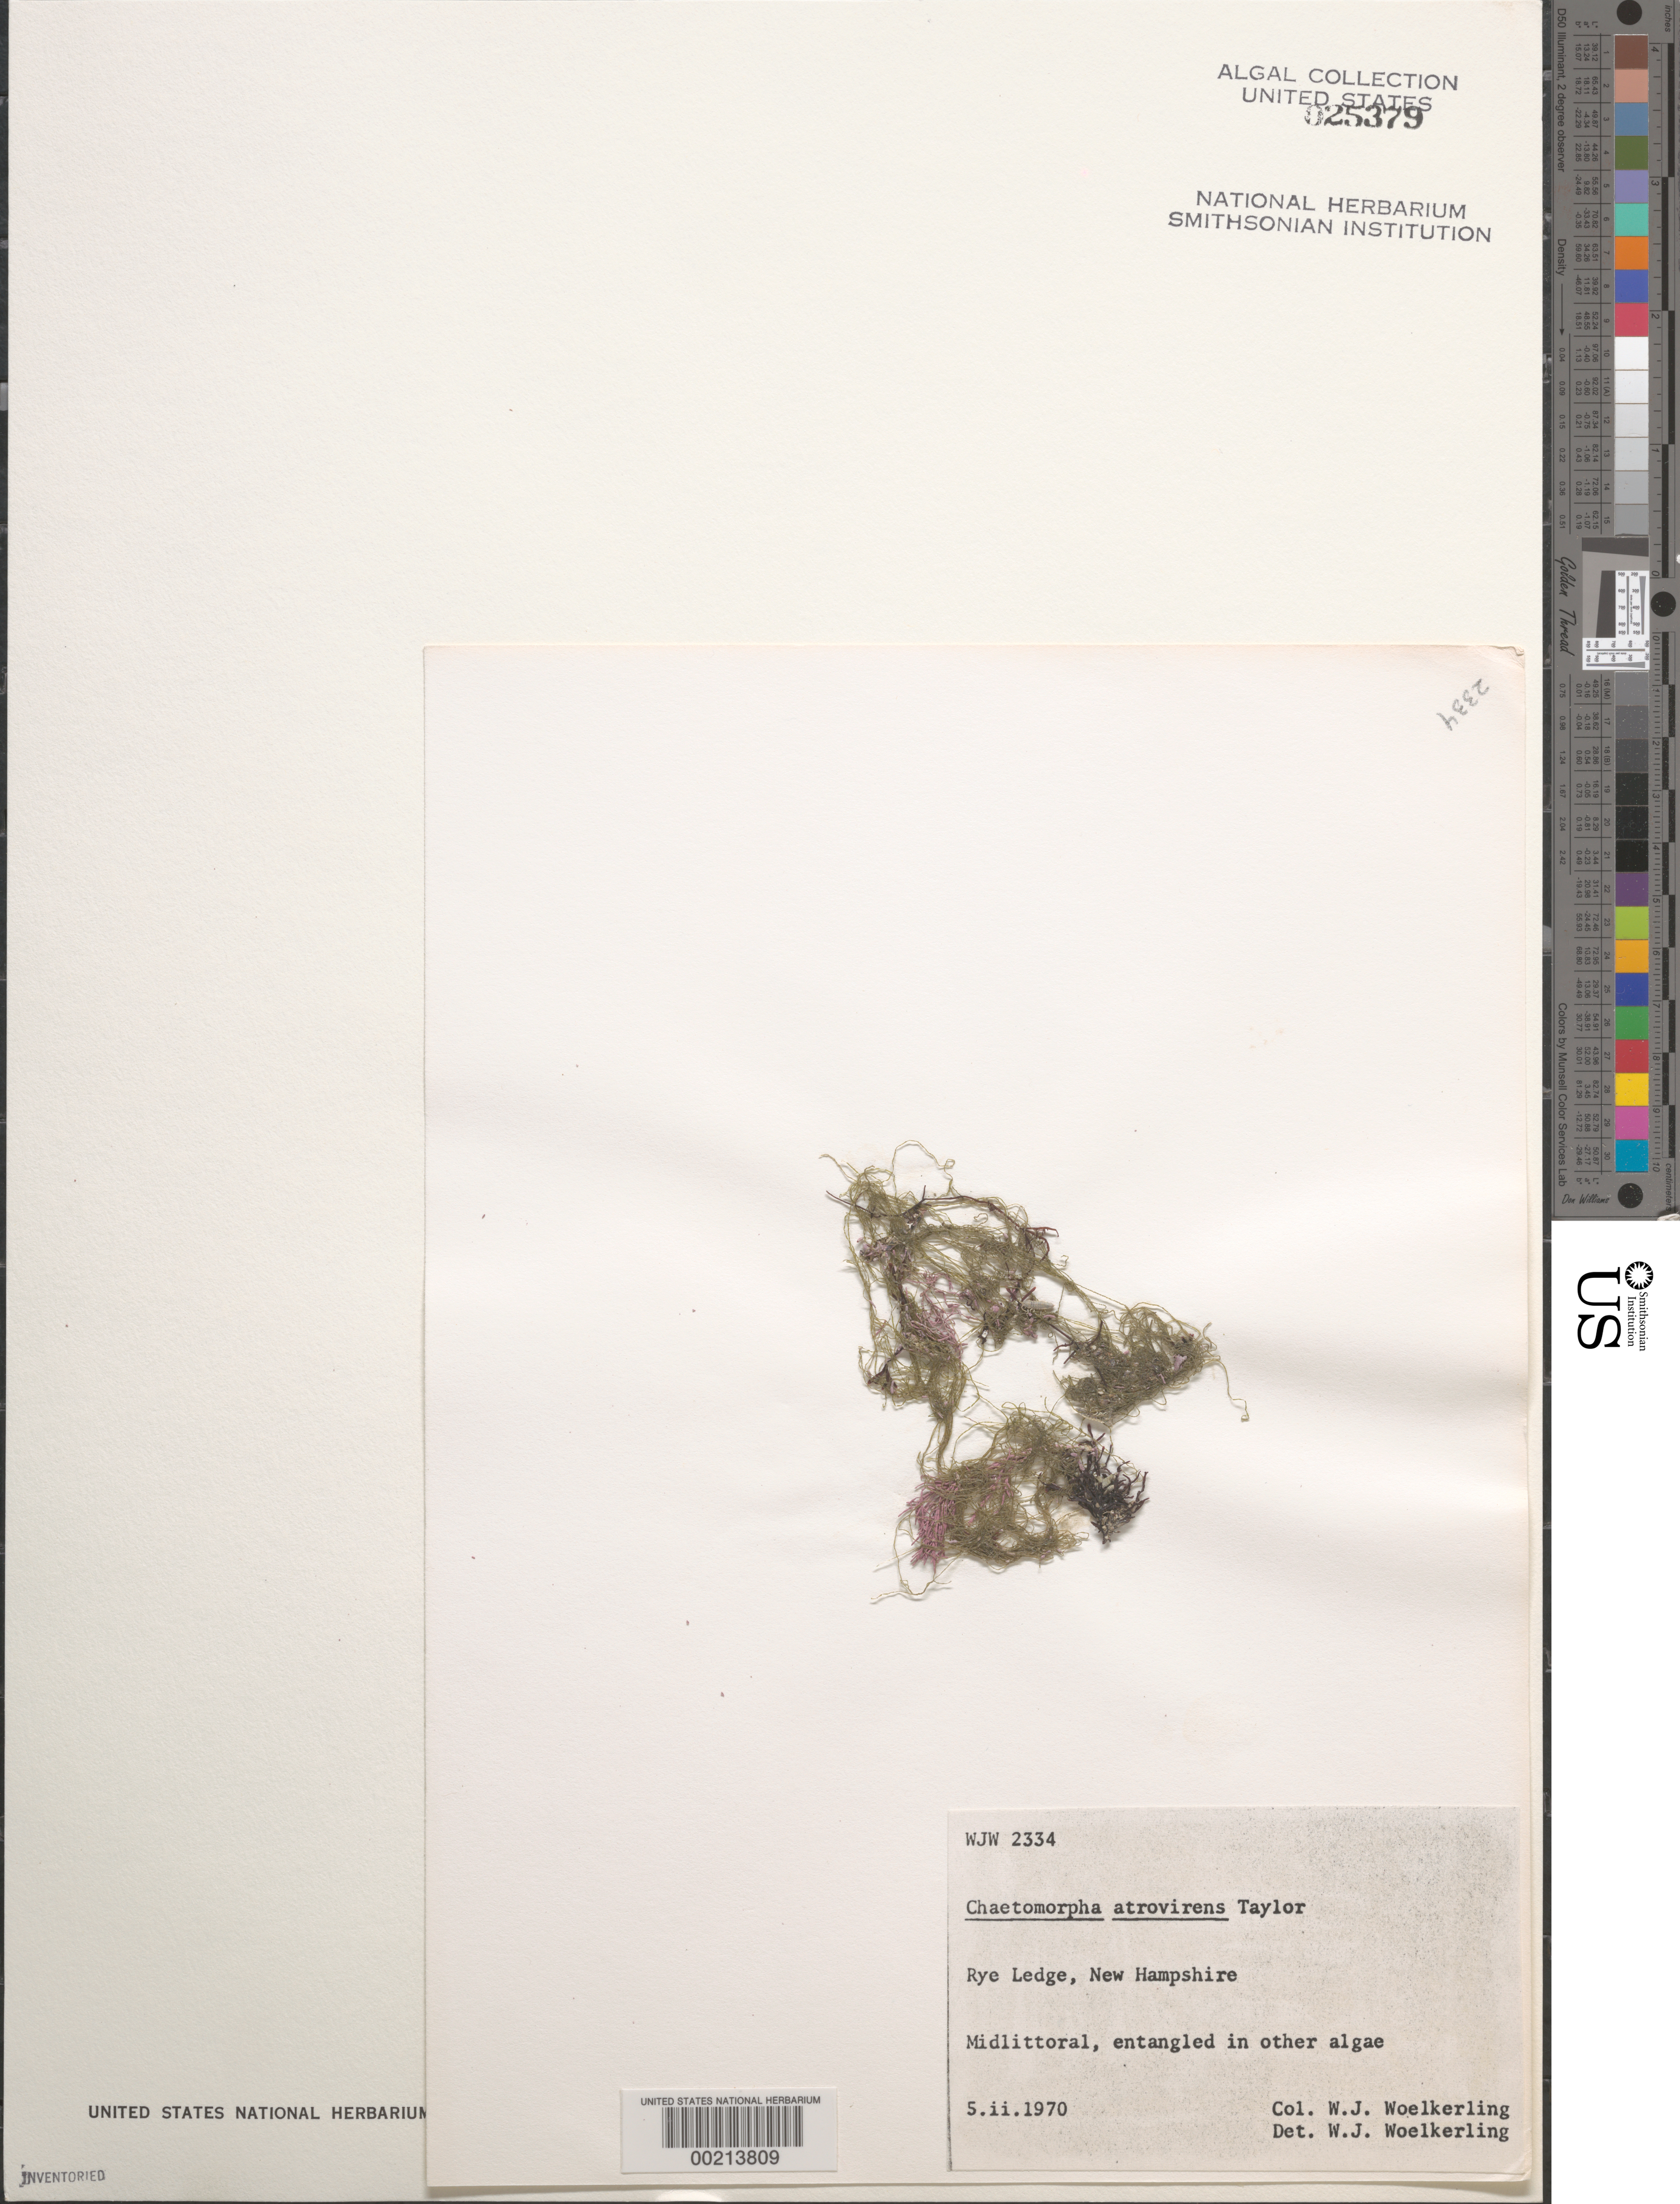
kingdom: Plantae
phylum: Chlorophyta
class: Ulvophyceae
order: Cladophorales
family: Cladophoraceae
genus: Chaetomorpha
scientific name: Chaetomorpha picquotiana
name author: Mont. in Kütz.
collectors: W. Woelkerling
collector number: WJW 2334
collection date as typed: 05 Feb 1970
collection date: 1970-02-05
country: United States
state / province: New Hampshire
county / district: Rockingham County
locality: Rye Ledge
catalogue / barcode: US 25379